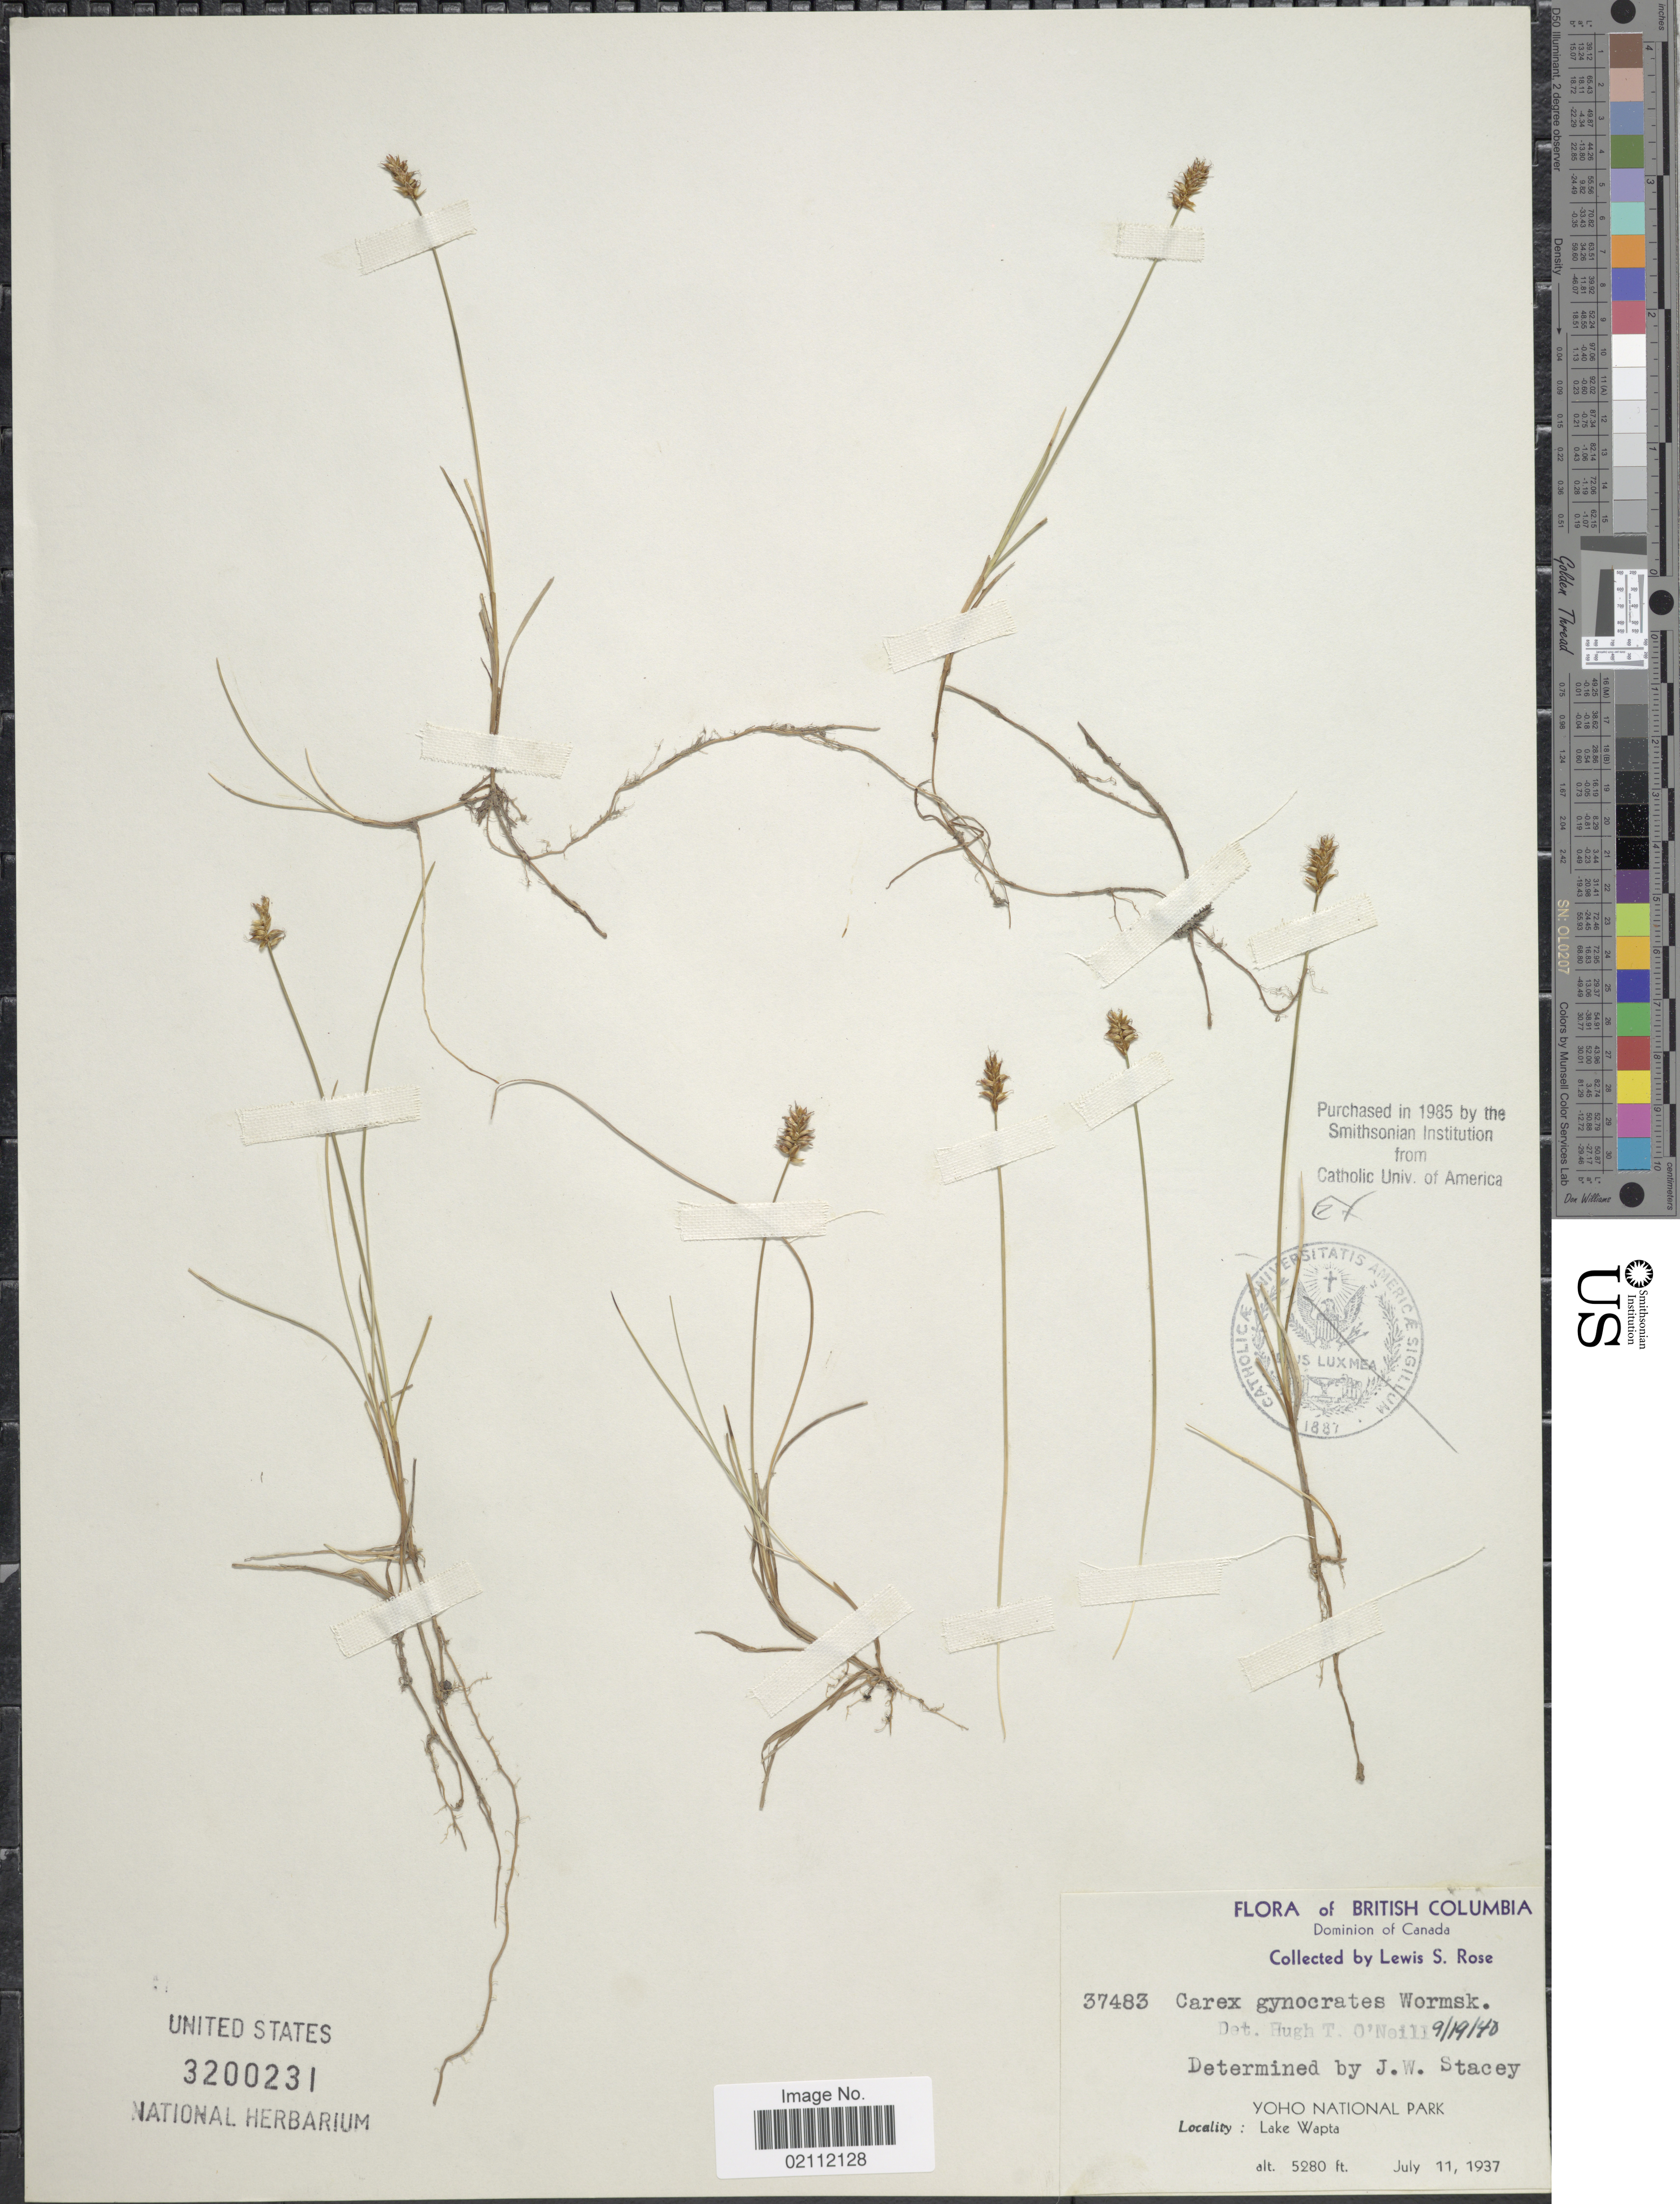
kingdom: Plantae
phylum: Tracheophyta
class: Liliopsida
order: Poales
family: Cyperaceae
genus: Carex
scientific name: Carex nardina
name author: (Hornem.) Fr.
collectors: L. S. Rose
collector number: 37483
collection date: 1937-07-11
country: Canada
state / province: British Columbia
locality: Yoho National Park. Lake Wapta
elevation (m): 1609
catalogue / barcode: US 3200231